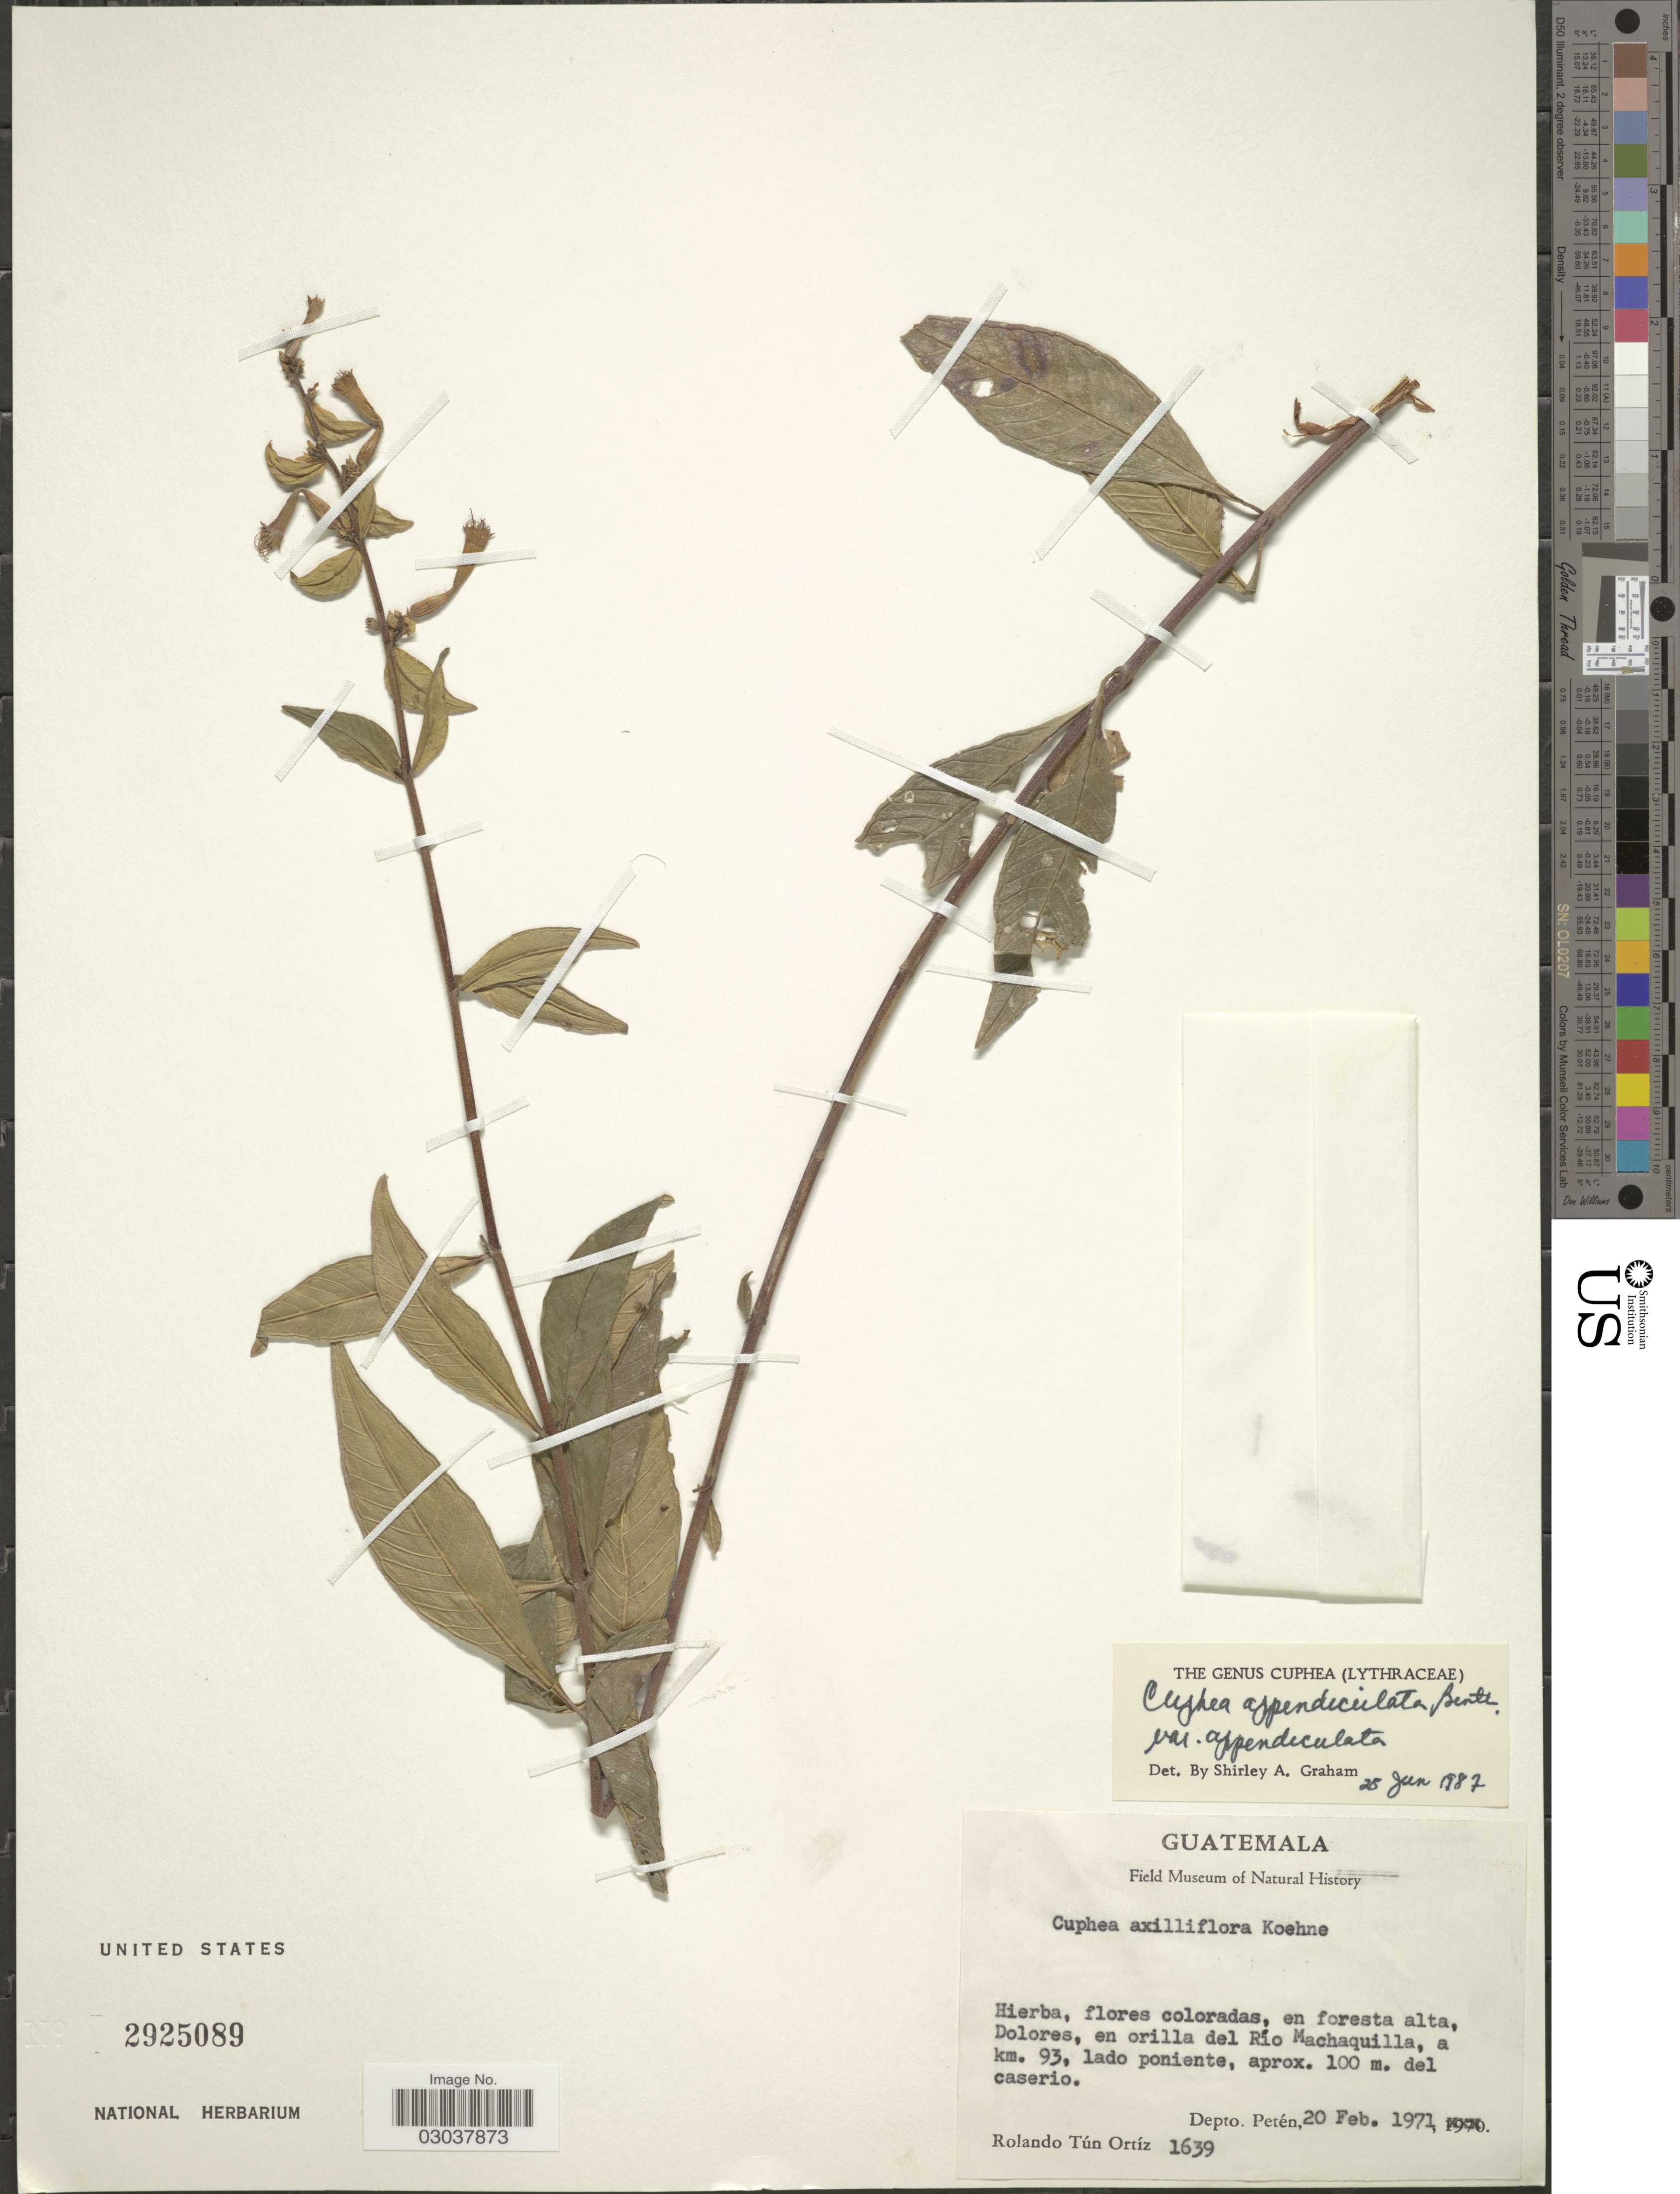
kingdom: Plantae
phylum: Tracheophyta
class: Magnoliopsida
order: Myrtales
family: Lythraceae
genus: Cuphea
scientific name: Cuphea appendiculata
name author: Benth.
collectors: R. T. Ortíz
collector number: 1639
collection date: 1971-02-20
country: Guatemala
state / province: El Petén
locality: En foresta alta, Dolores, en orilla del Río Machaquilla, a km. 93, lado poniente, aprox. 100 m. del caserio. Depto. Petén.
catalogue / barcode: US 2925089